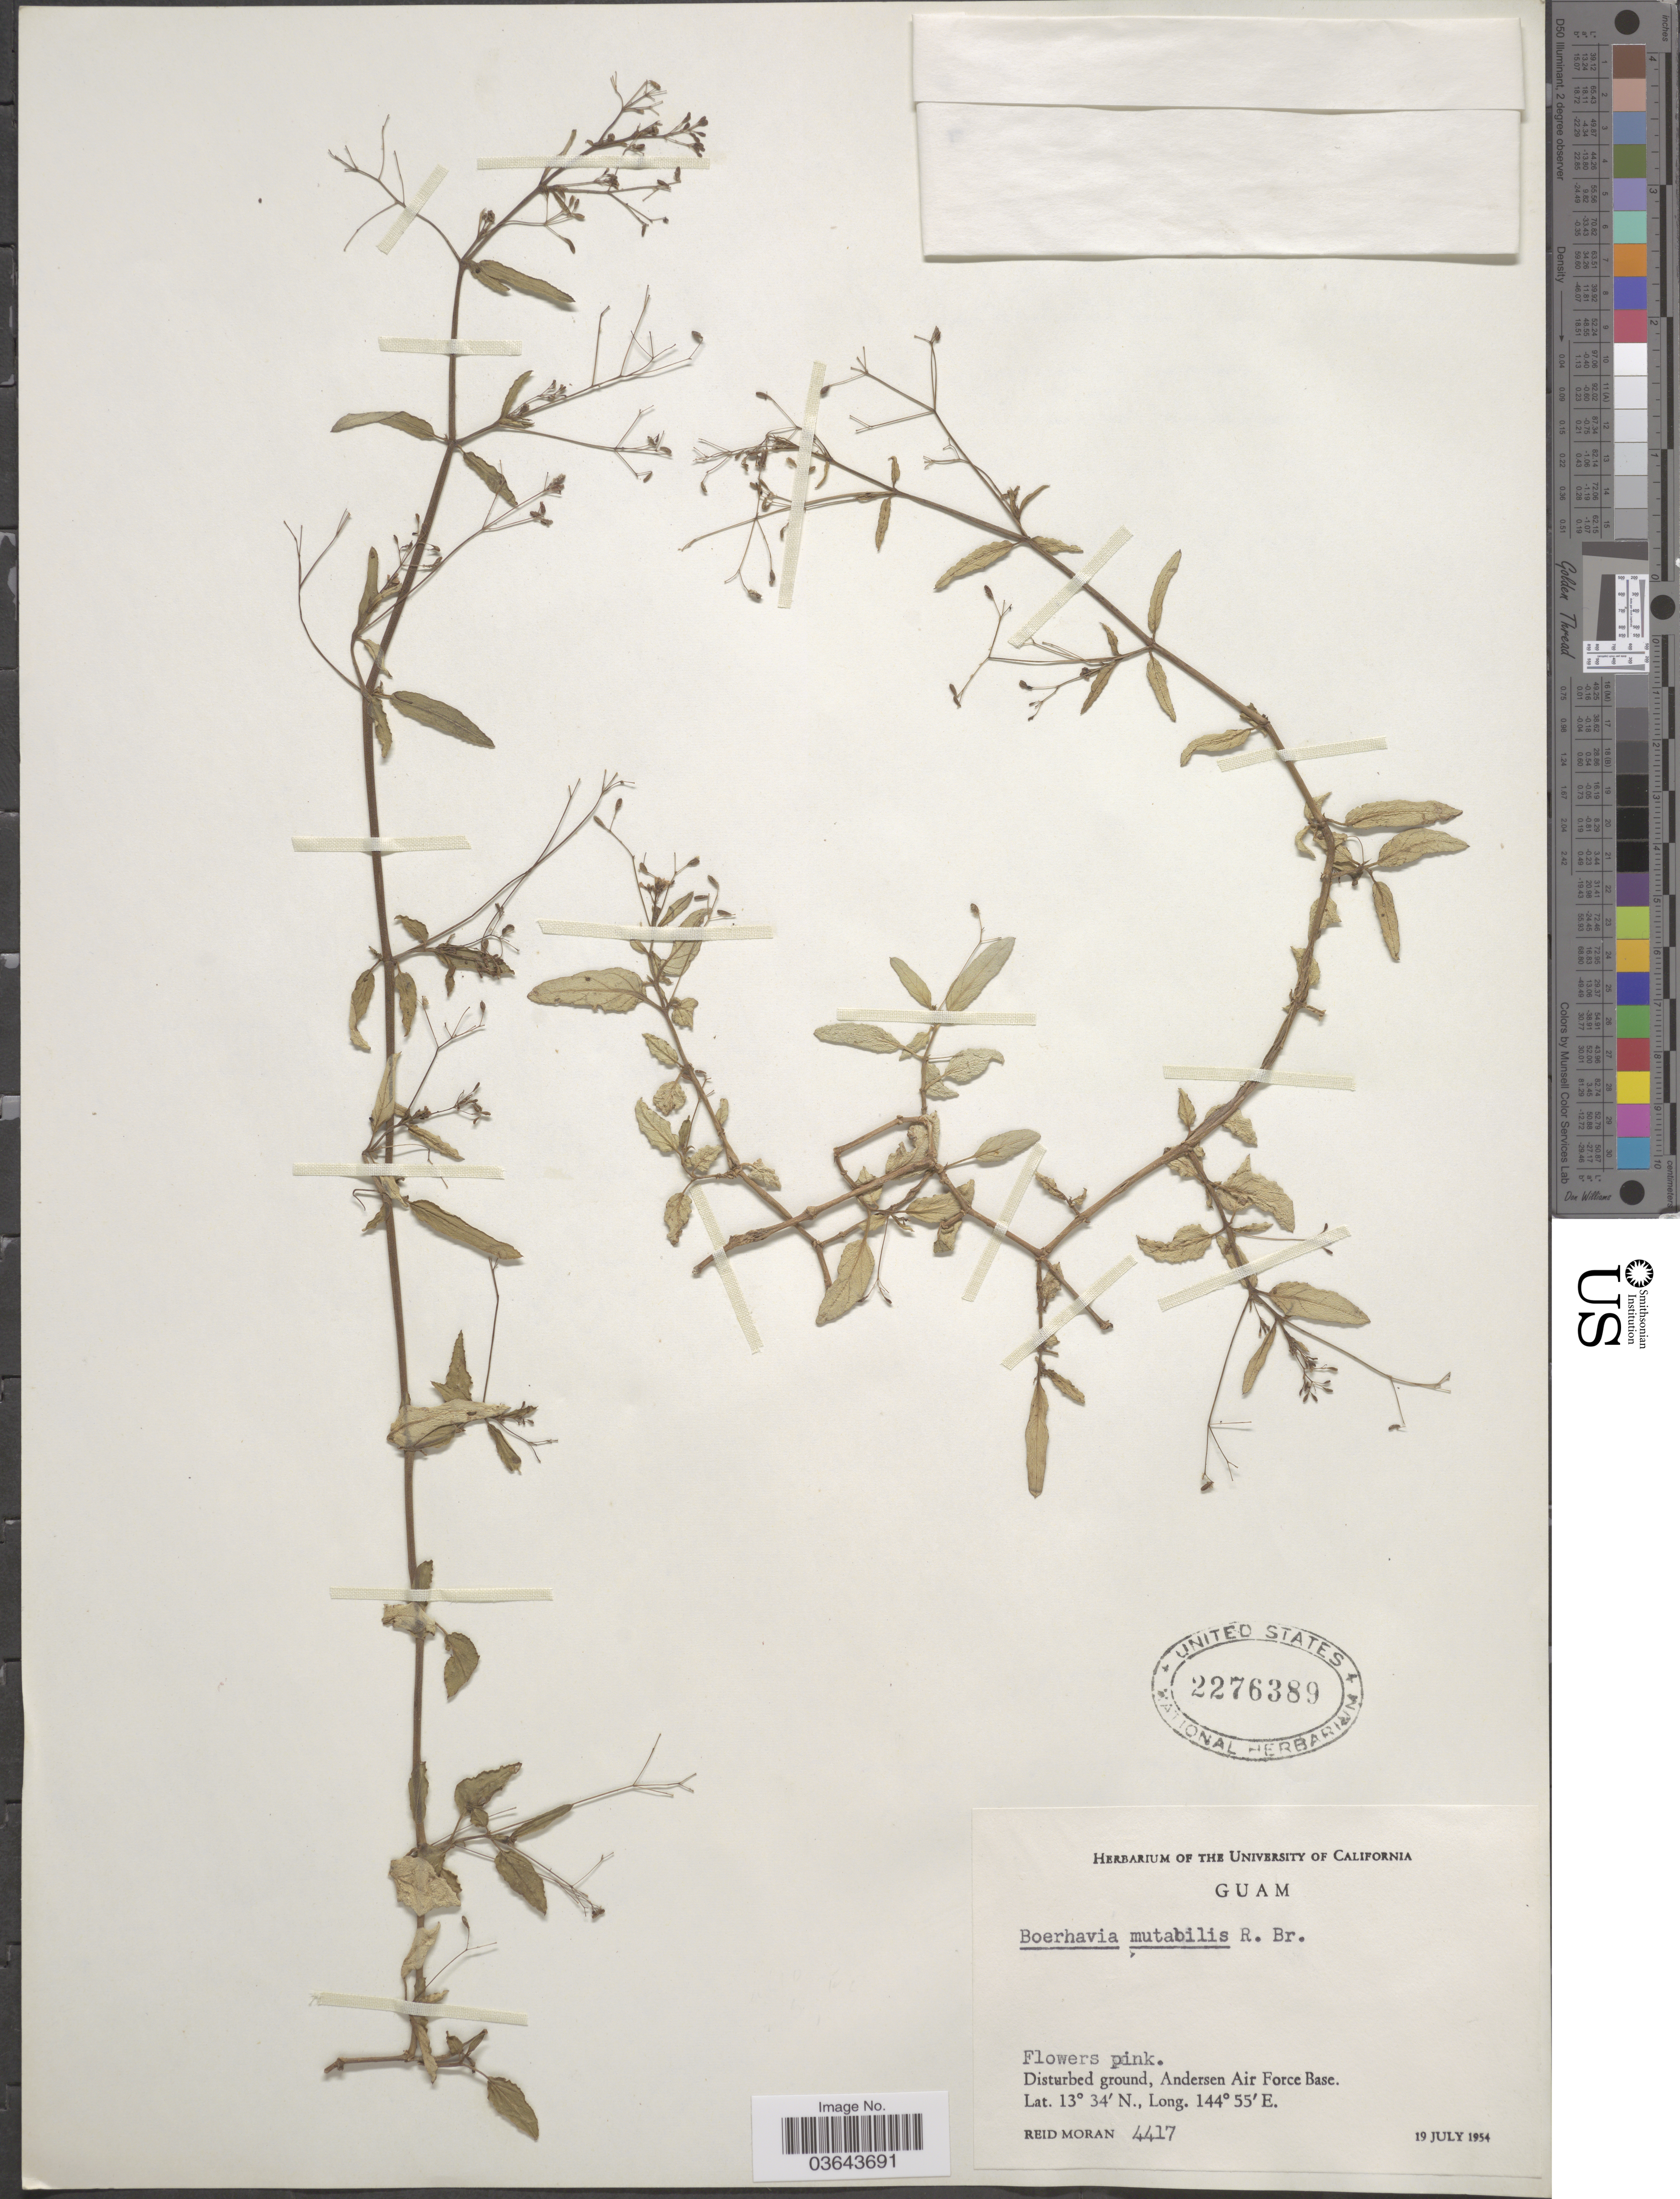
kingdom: Plantae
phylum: Tracheophyta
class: Magnoliopsida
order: Caryophyllales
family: Nyctaginaceae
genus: Boerhavia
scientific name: Boerhavia mutabilis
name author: R. Br.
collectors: R. V. Moran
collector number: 4417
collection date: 1954-07-19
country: Guam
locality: Andersen Air Force Base.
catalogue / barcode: US 2276389